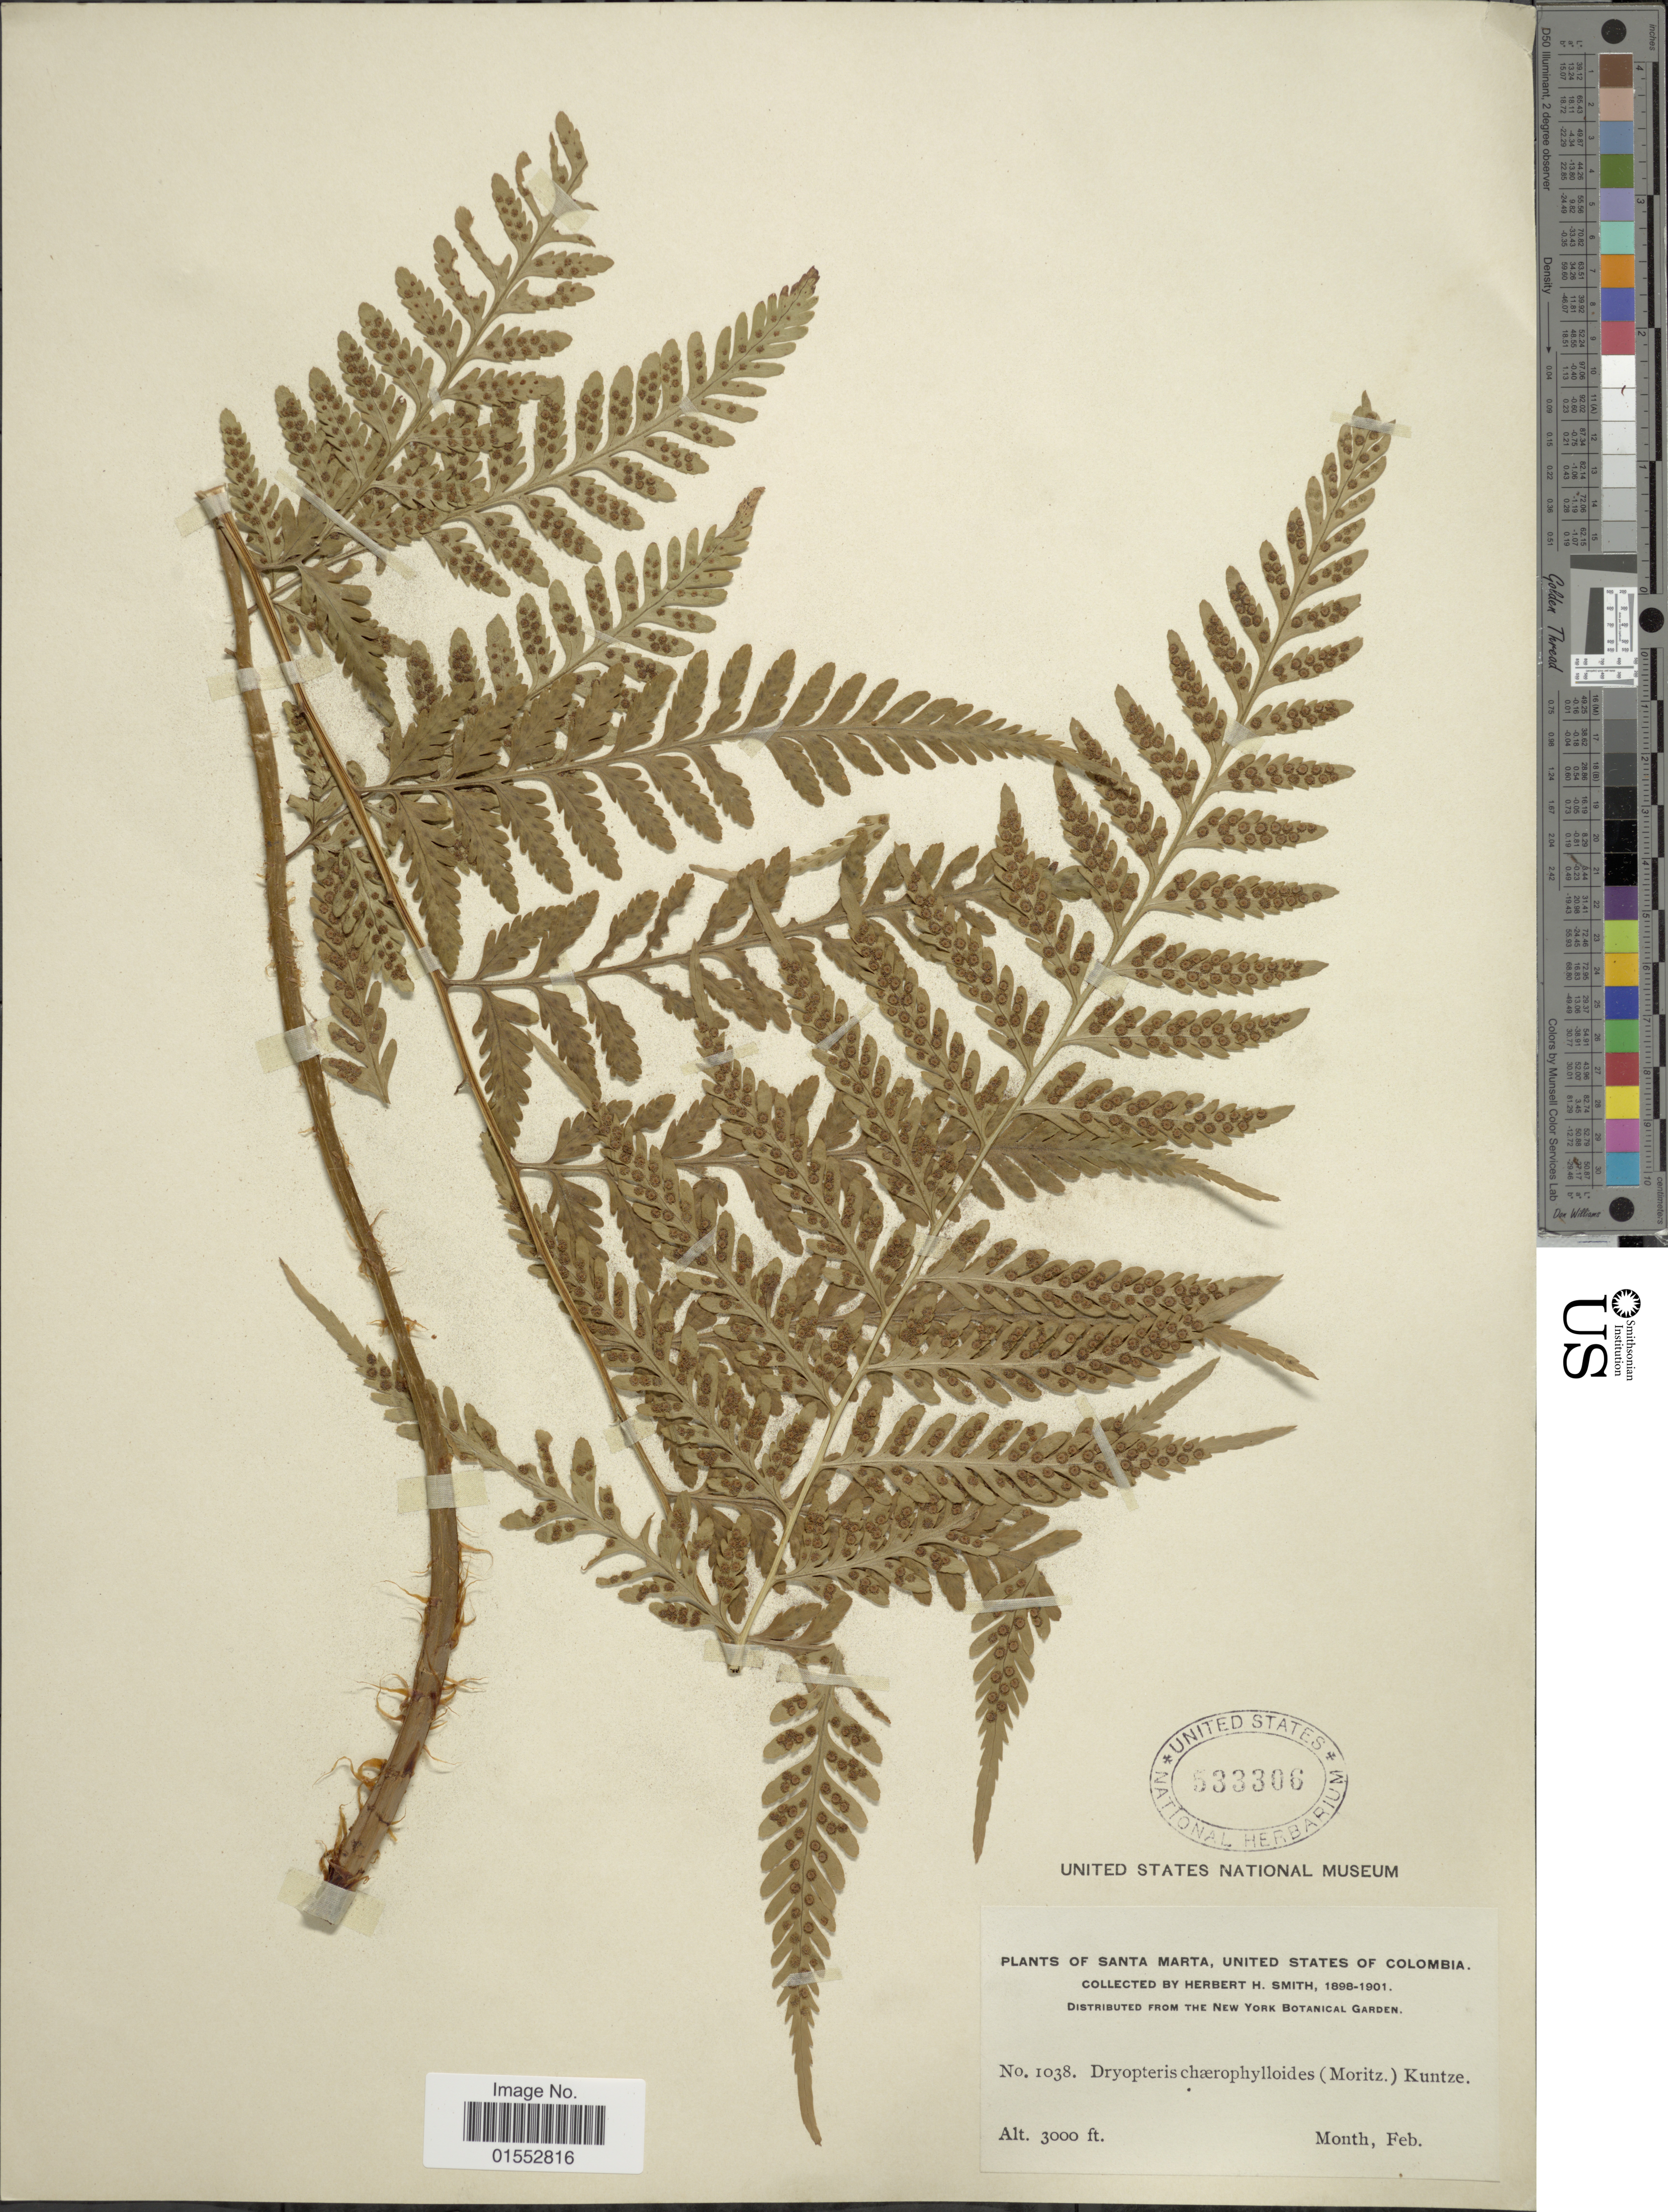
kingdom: Plantae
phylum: Tracheophyta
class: Polypodiopsida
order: Polypodiales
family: Dryopteridaceae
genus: Dryopteris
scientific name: Dryopteris patula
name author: (Sw.) Underw.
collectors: Herbert H. Smith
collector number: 1038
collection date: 1898-02/1901-02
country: Colombia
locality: Santa Marta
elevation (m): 914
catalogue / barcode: US 533306